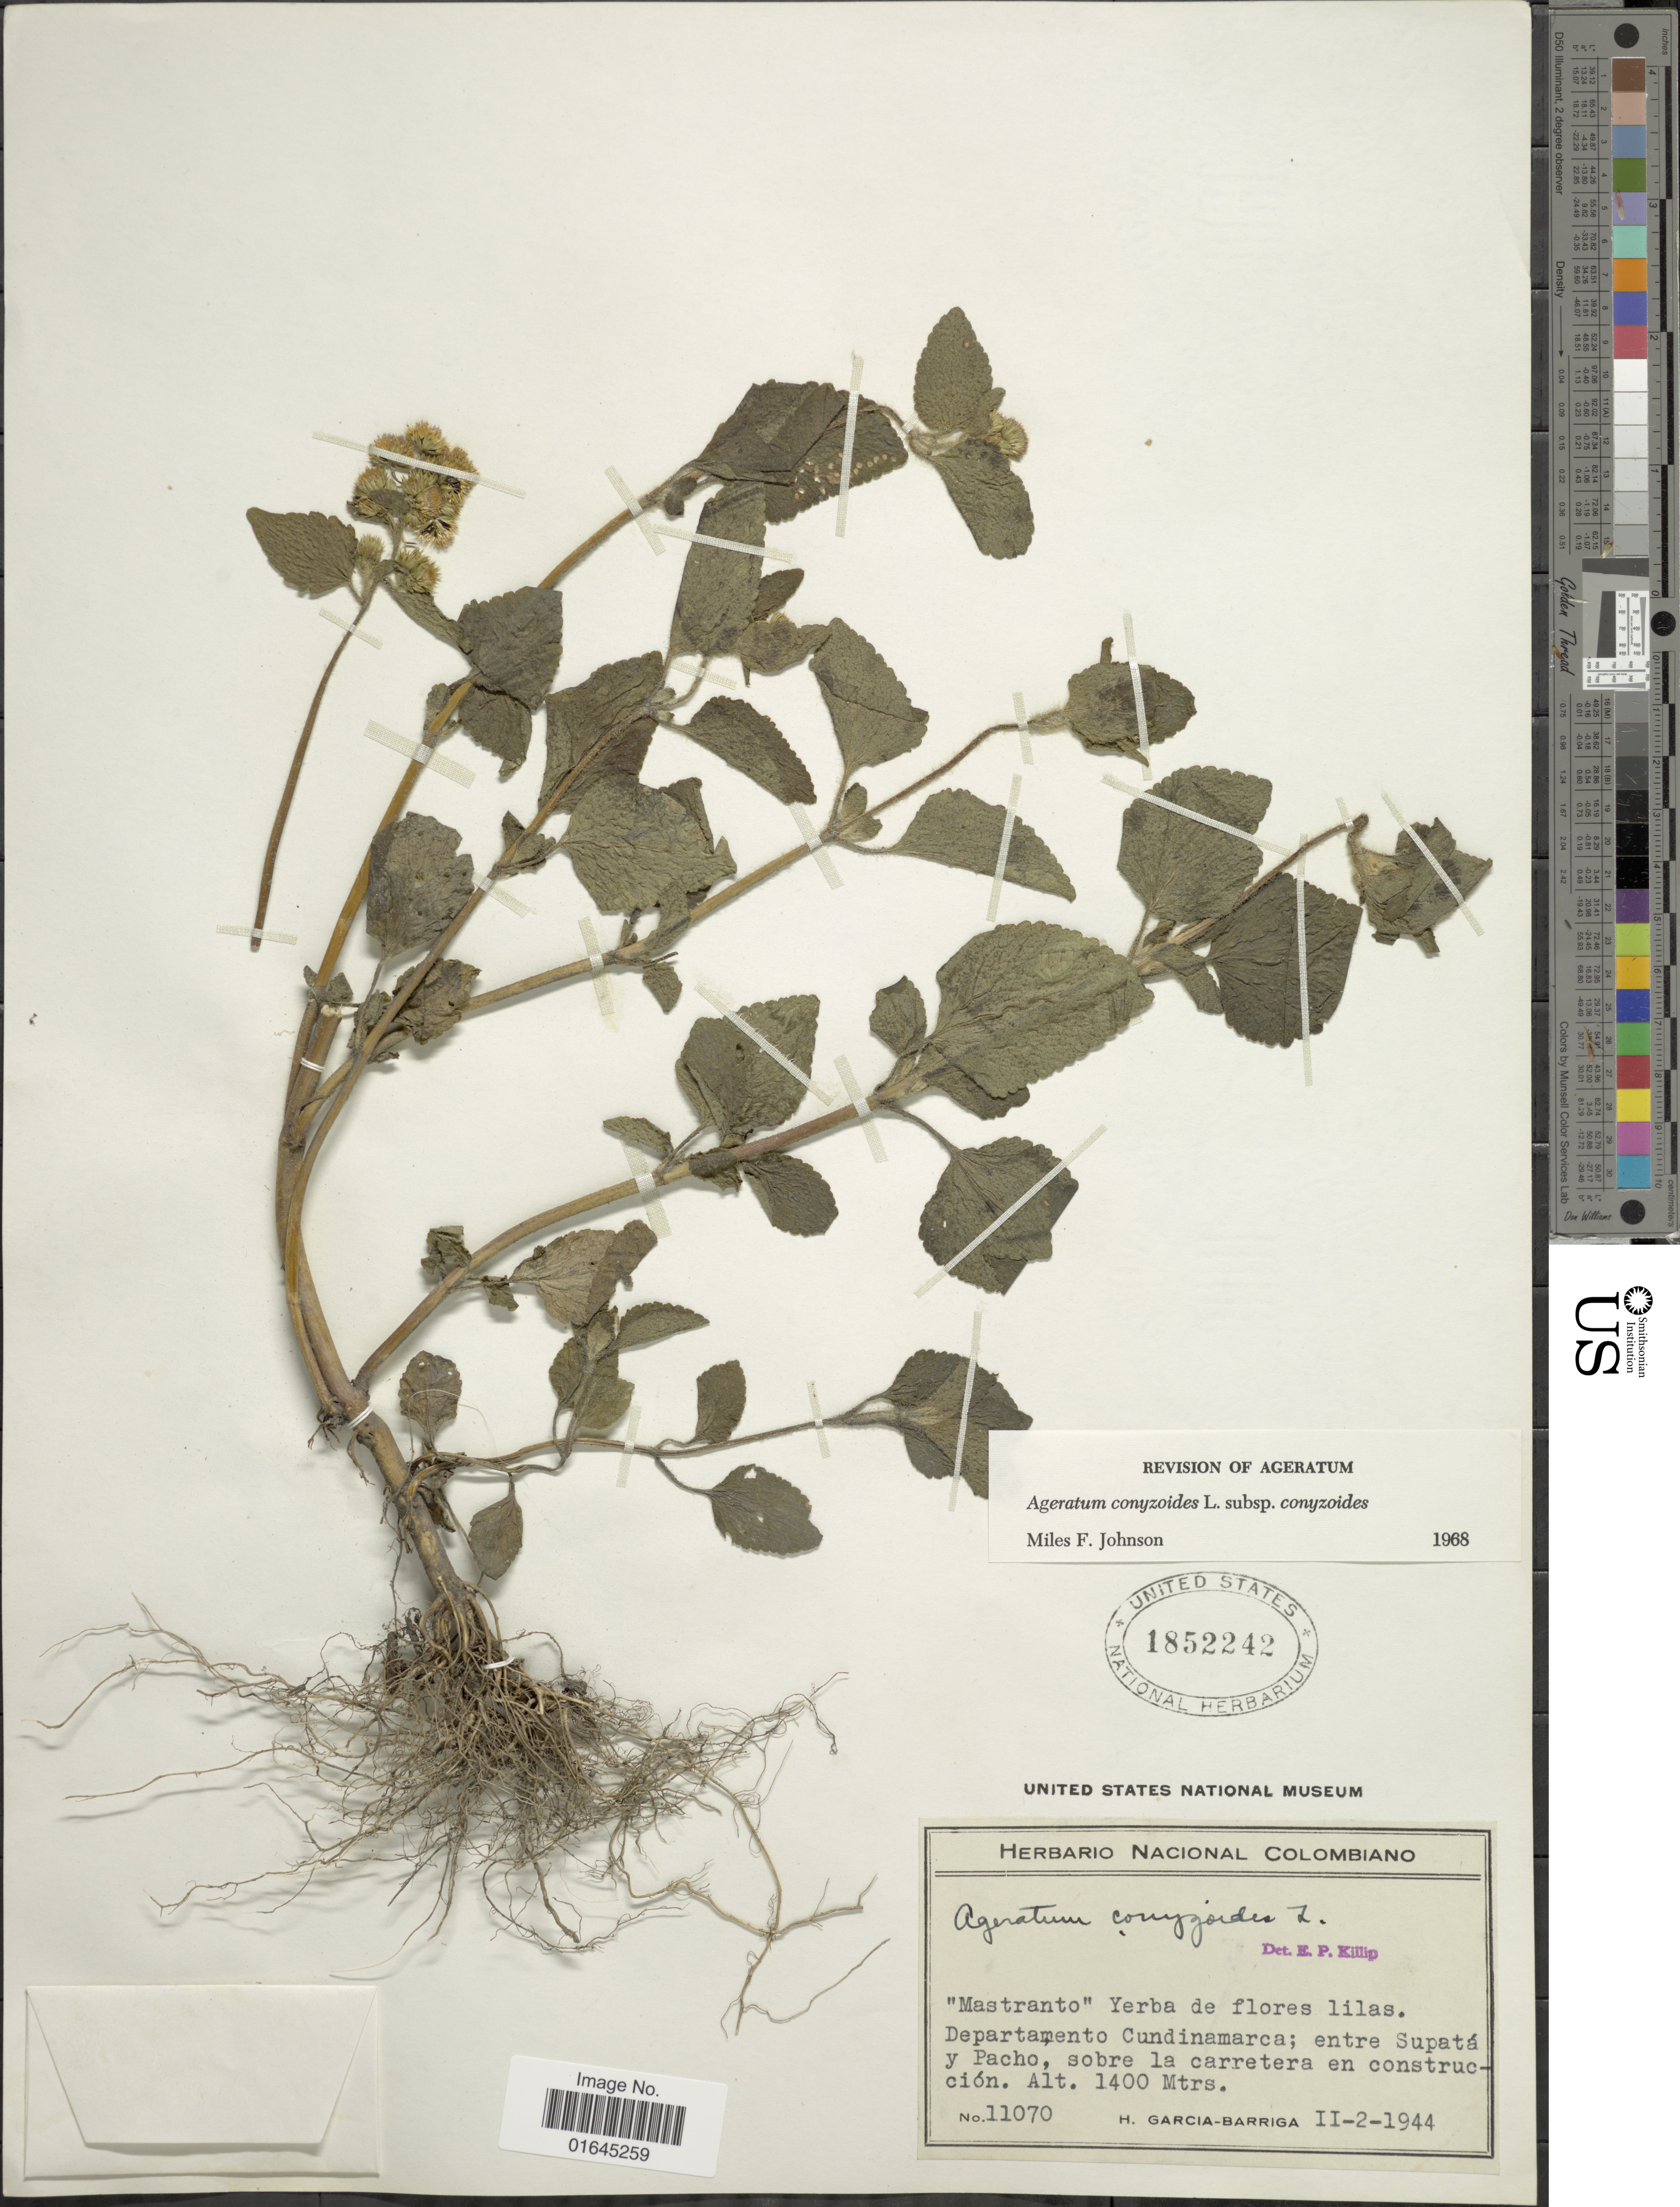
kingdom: Plantae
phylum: Tracheophyta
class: Magnoliopsida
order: Asterales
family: Asteraceae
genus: Ageratum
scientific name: Ageratum conyzoides subsp. conyzoides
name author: L.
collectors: H. García Barriga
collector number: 11070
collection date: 1944-02-02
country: Colombia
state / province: Cundinamarca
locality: Departamento Cundinamarca; entre Supatá y Pacho, sobre la carretera en construcción.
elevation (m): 1400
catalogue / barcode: US 1852242